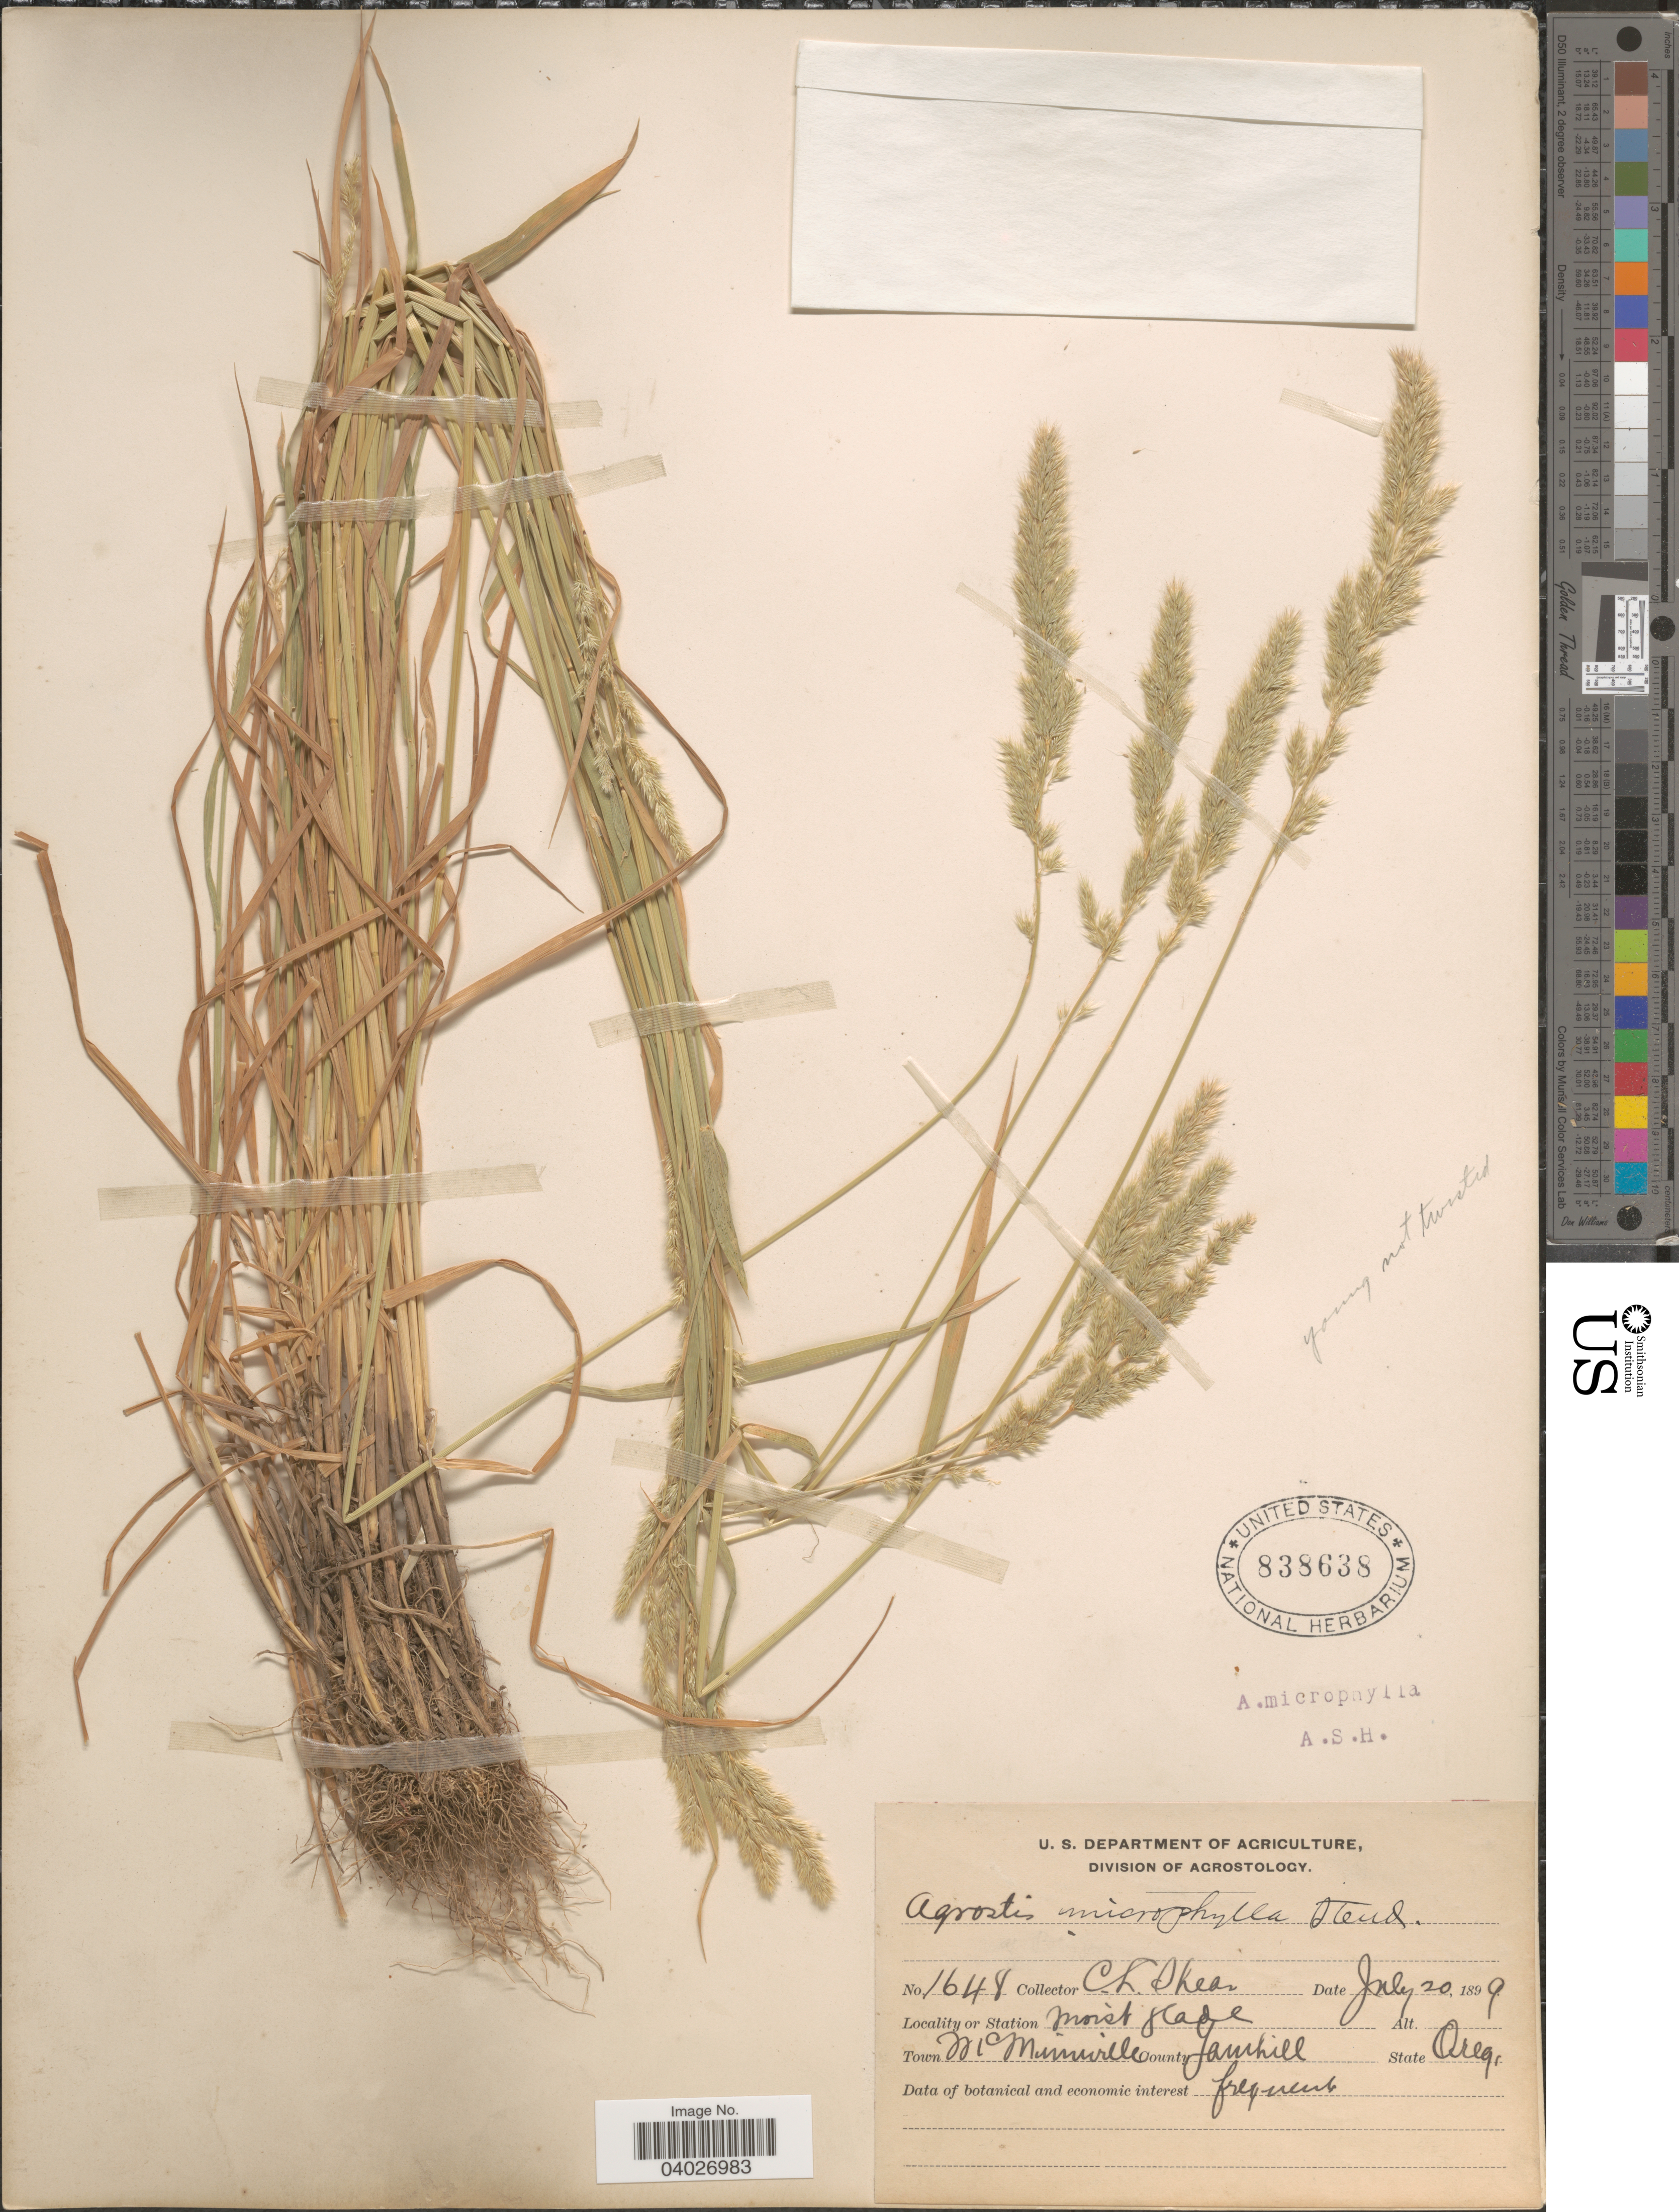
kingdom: Plantae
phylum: Tracheophyta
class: Liliopsida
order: Poales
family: Poaceae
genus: Agrostis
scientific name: Agrostis microphylla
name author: Steud.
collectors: C. L. Shear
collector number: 1648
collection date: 1899-07-20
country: United States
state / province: Oregon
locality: McMinnville. County Yamhill.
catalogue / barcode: US 838638